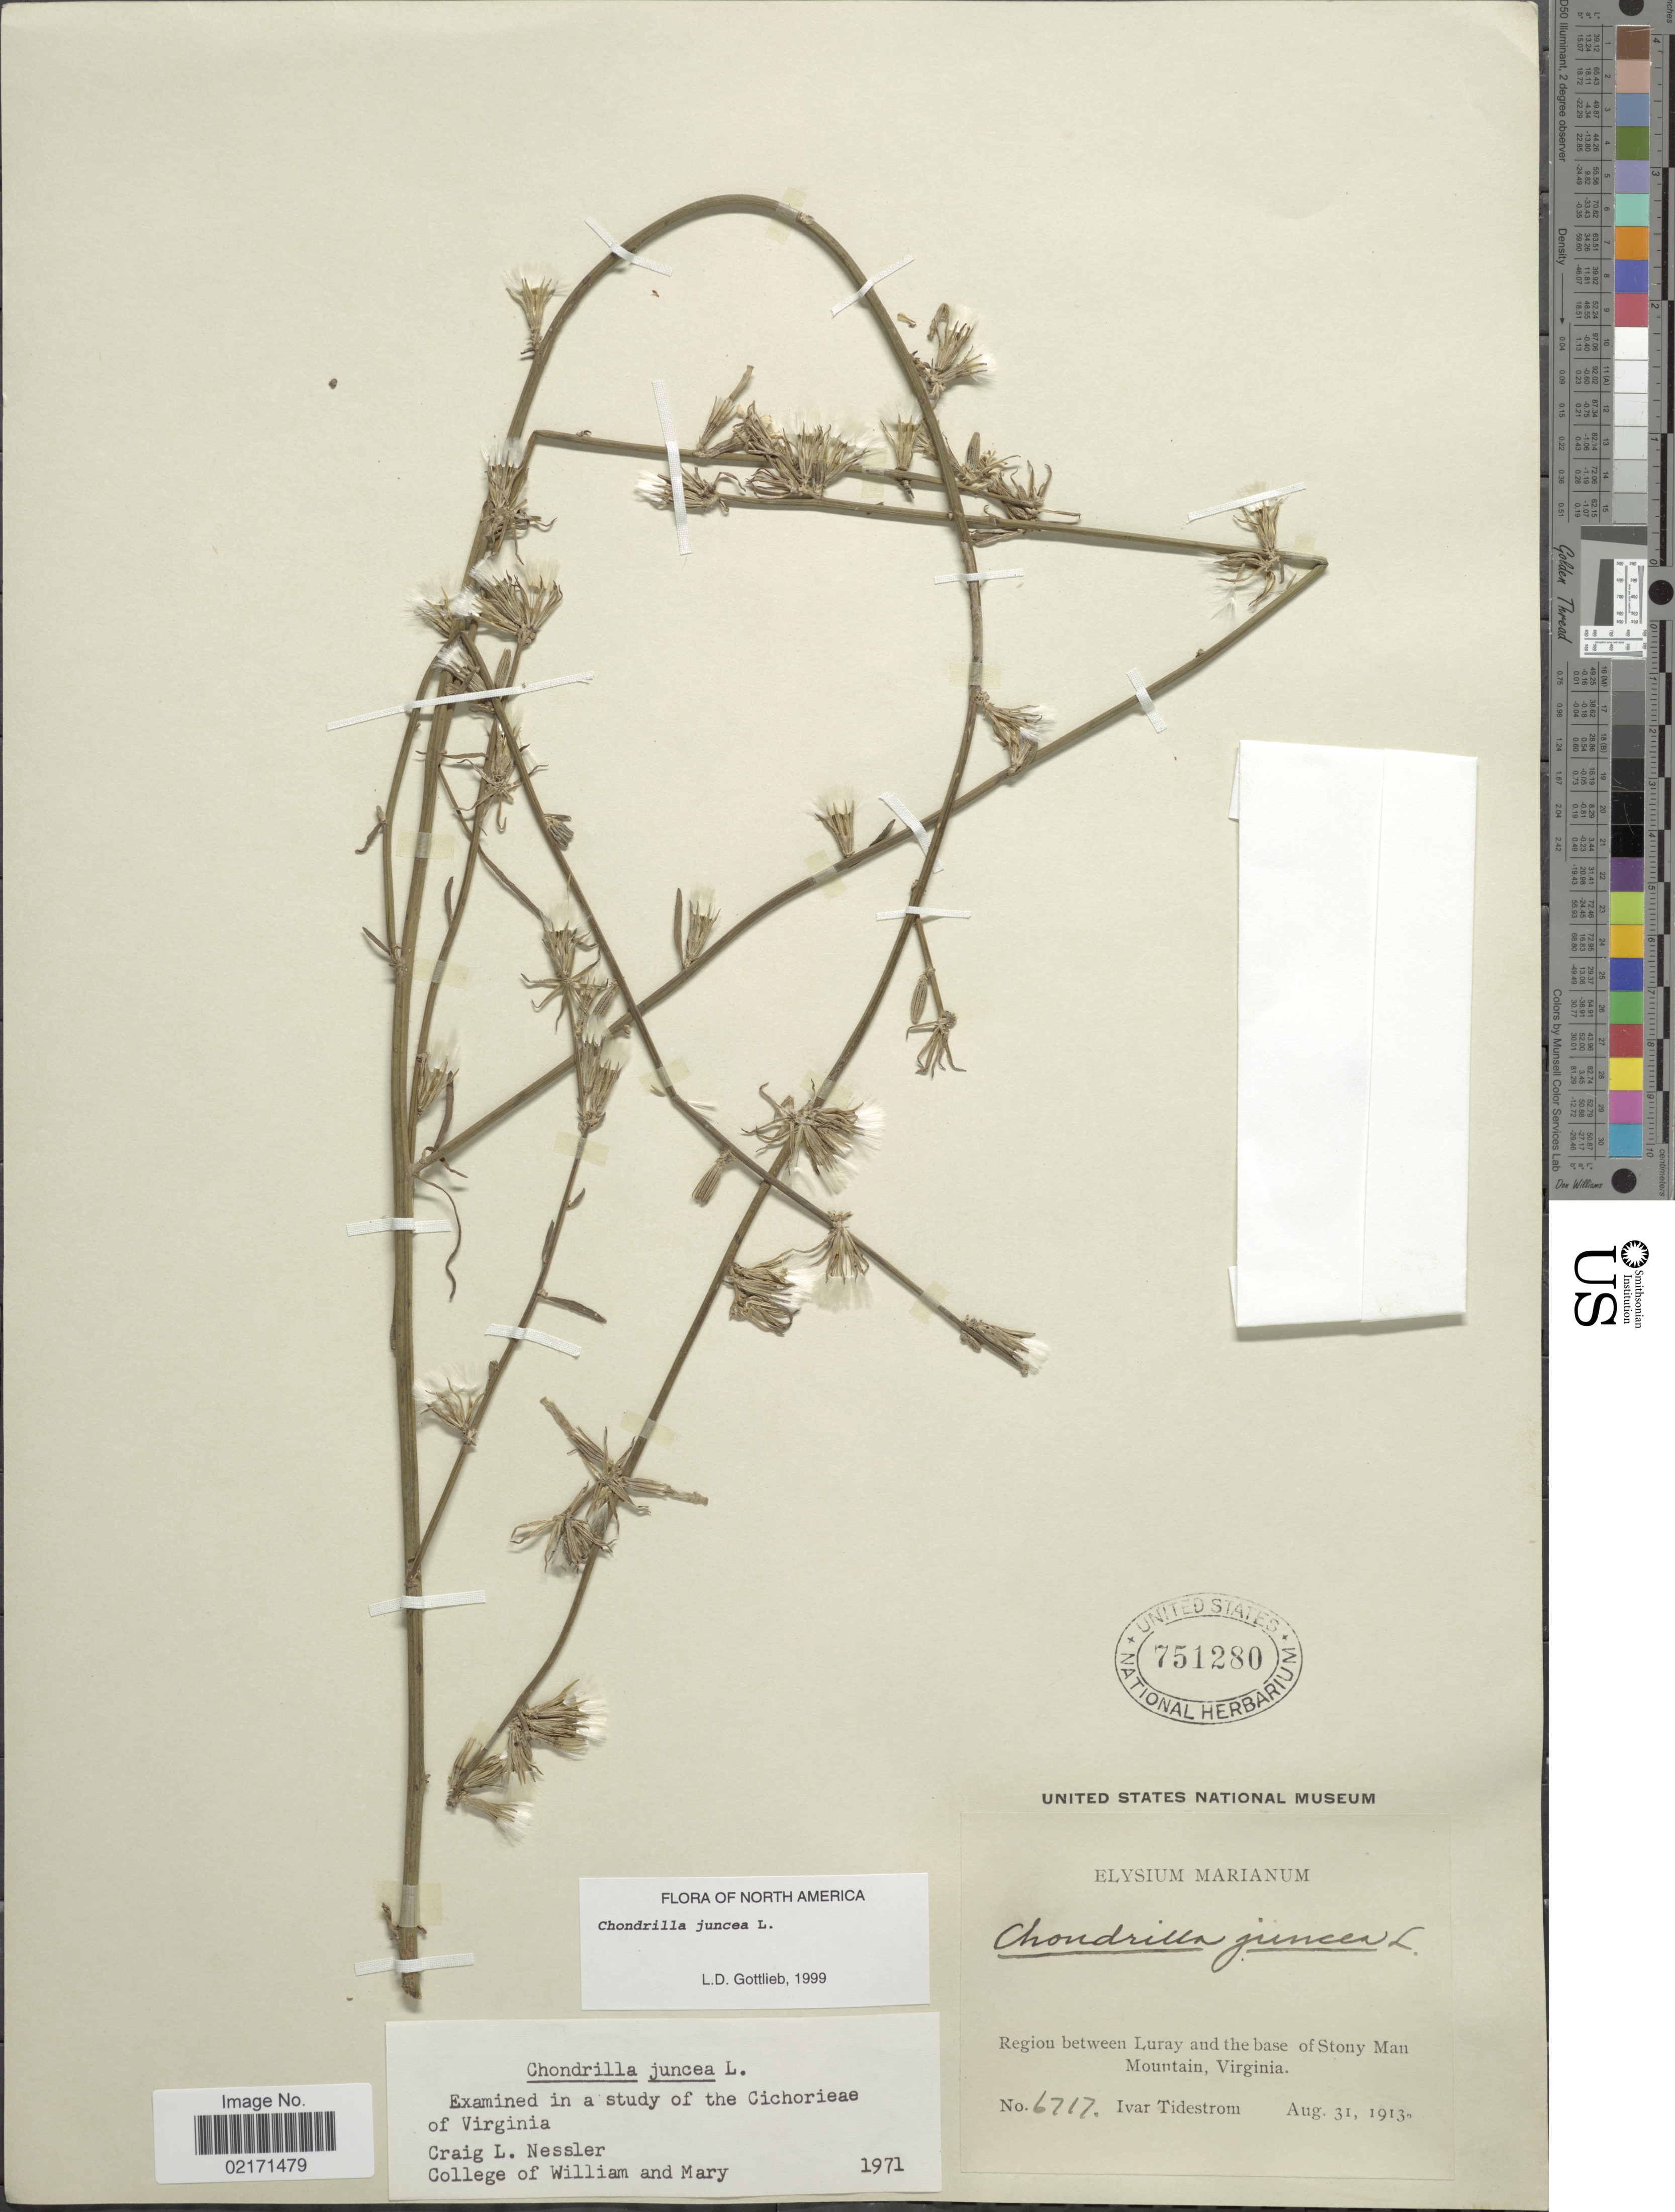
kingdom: Plantae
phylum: Tracheophyta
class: Magnoliopsida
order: Asterales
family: Asteraceae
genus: Chondrilla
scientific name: Chondrilla juncea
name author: L.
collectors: I. F. Tidestrom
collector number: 6717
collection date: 1913-08-31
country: United States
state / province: Virginia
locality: Region between Luray and the base of Stony Man Mountain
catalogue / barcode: US 751280